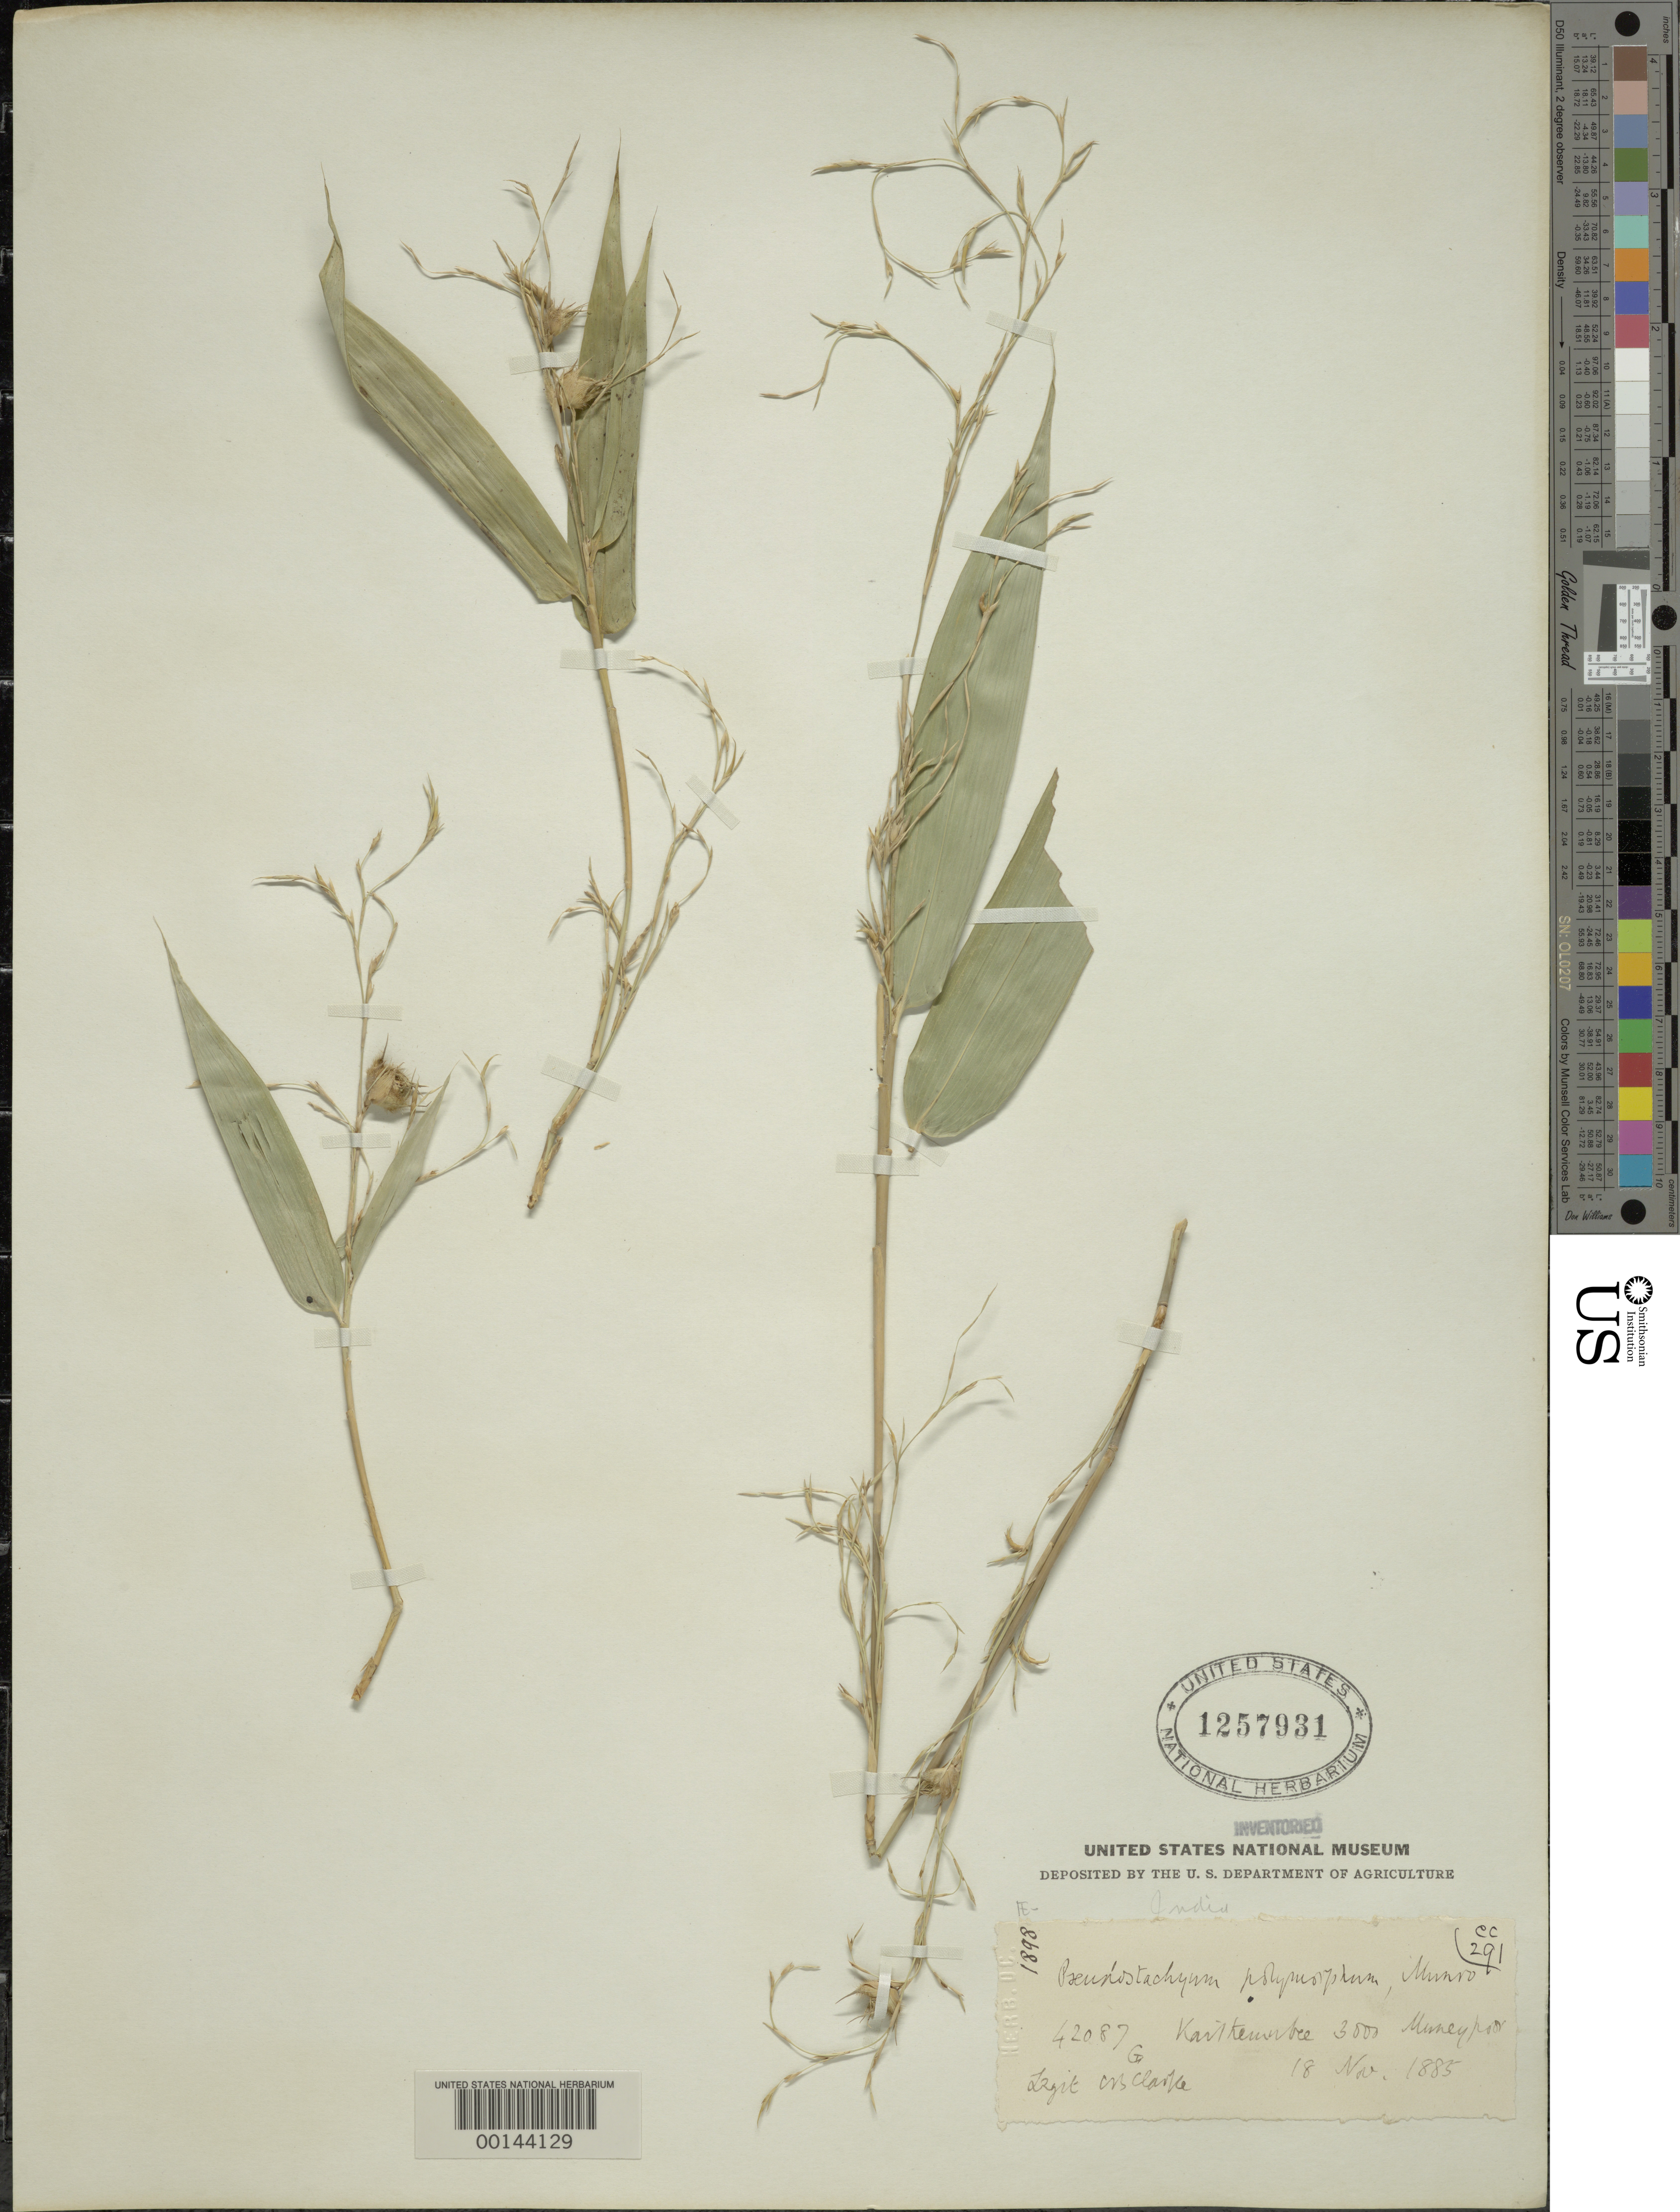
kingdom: Plantae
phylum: Tracheophyta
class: Liliopsida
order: Poales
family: Poaceae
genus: Pseudostachyum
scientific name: Pseudostachyum polymorphum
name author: Munro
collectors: C. B. Clarke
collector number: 42087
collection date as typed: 18 Nov 1885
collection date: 1885-11-18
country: India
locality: Karlkemuhee, muneypoor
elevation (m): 915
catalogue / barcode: US 1257931